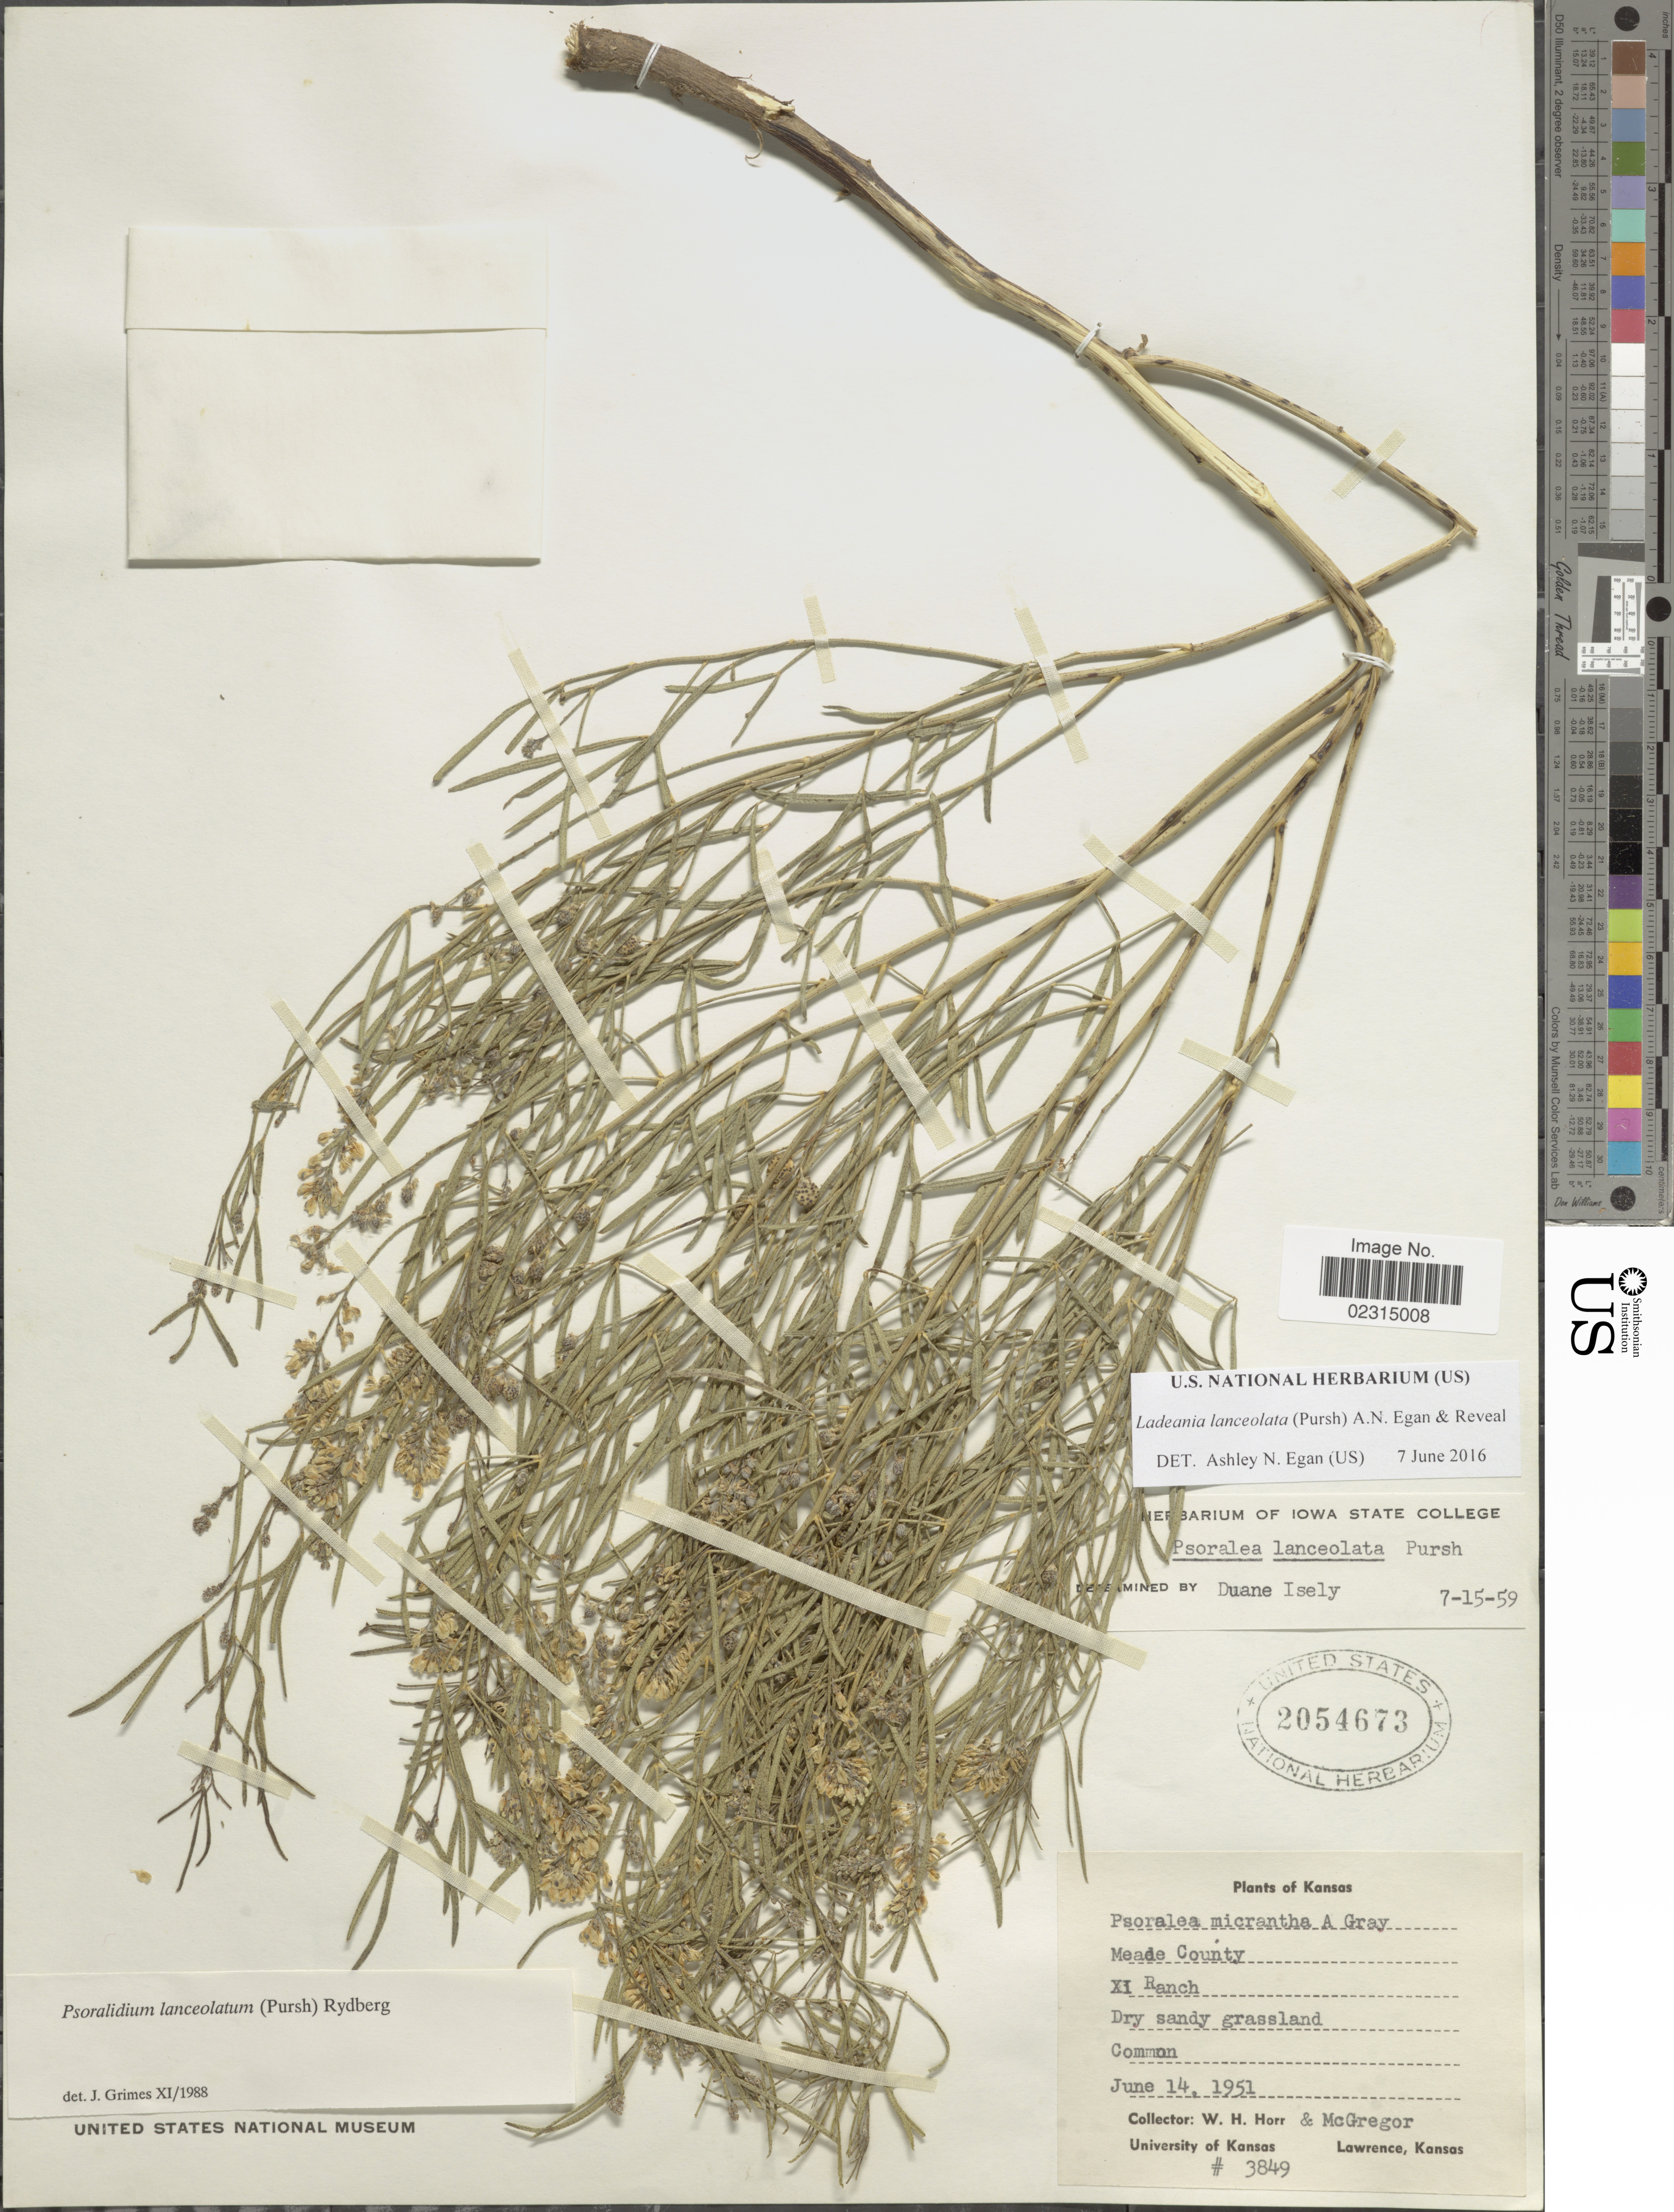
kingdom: Plantae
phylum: Tracheophyta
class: Magnoliopsida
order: Fabales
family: Fabaceae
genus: Ladeania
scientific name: Ladeania lanceolata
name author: (Pursh) A.N. Egan & Reveal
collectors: W. H. Horr & -. McGregor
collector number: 3849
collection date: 1951-06-14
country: United States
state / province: Kansas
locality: Meade County, XI Ranch, Dry sandy grassland, Common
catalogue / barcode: US 2054673